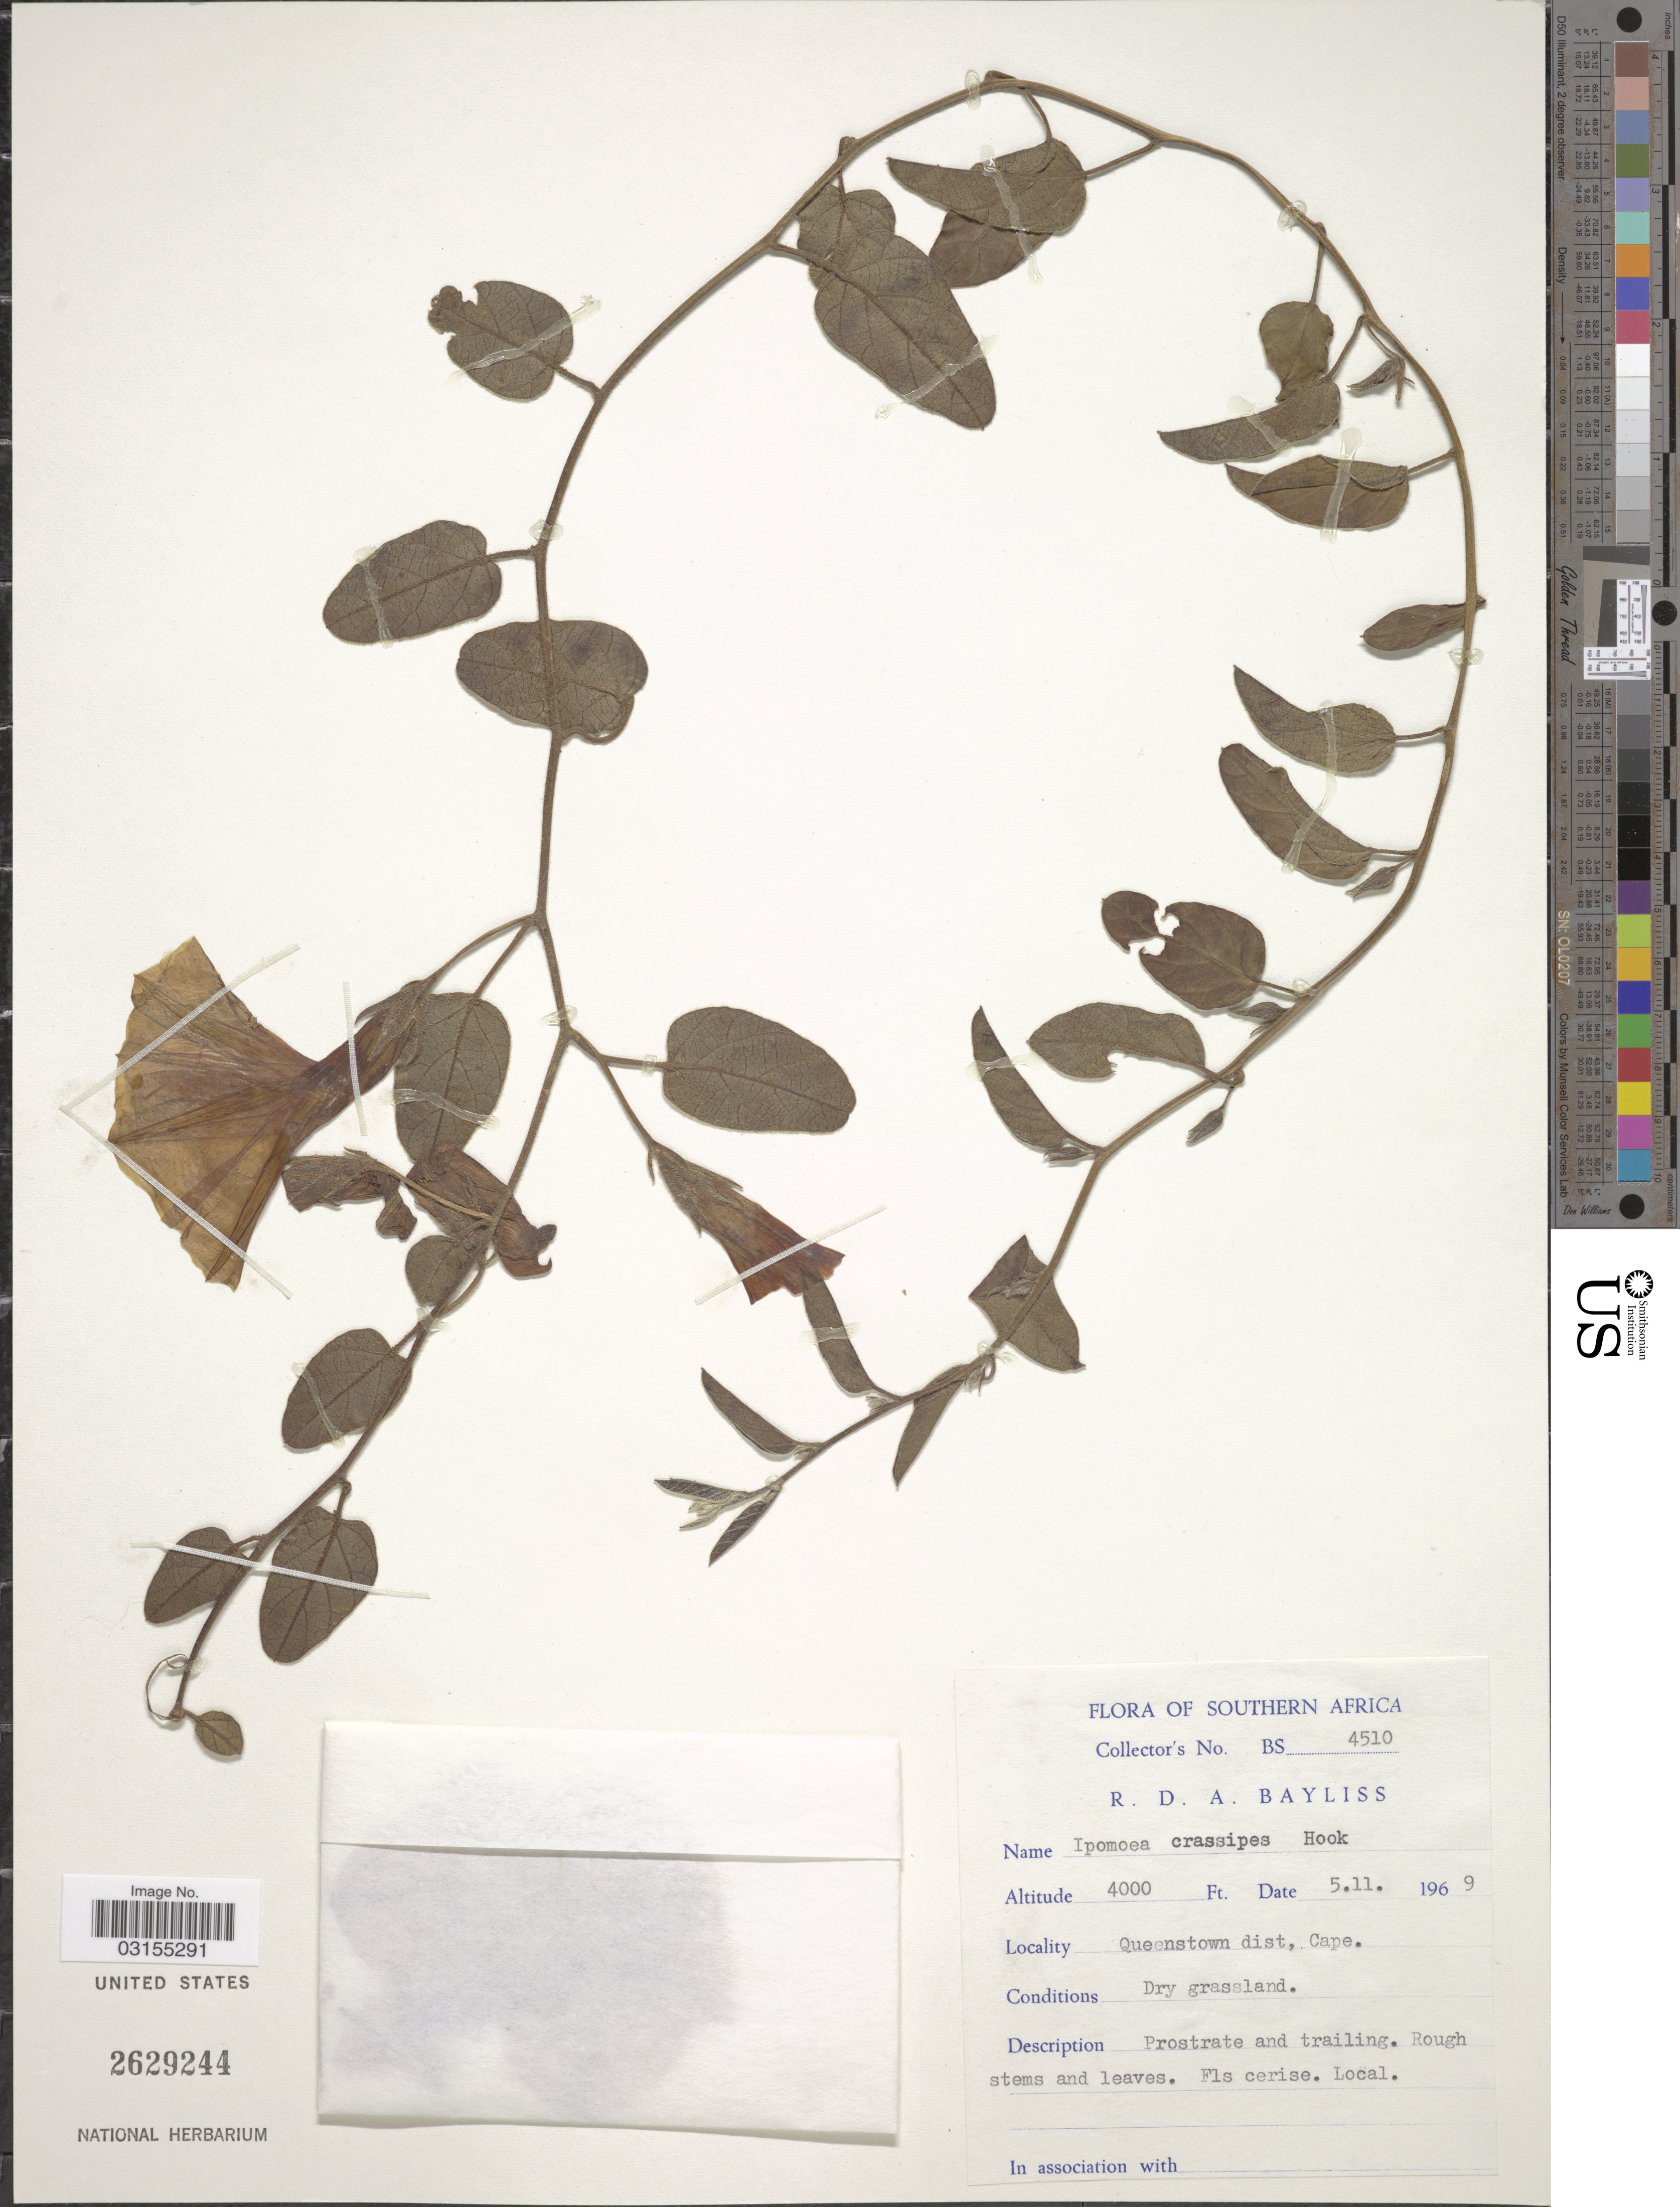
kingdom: Plantae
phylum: Tracheophyta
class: Magnoliopsida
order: Solanales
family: Convolvulaceae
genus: Ipomoea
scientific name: Ipomoea sp.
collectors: R. Bayliss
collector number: BS4510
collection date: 1969-11-05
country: South Africa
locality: Southern Africa. Queenstown dist, Cape.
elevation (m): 1219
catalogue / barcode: US 2629244